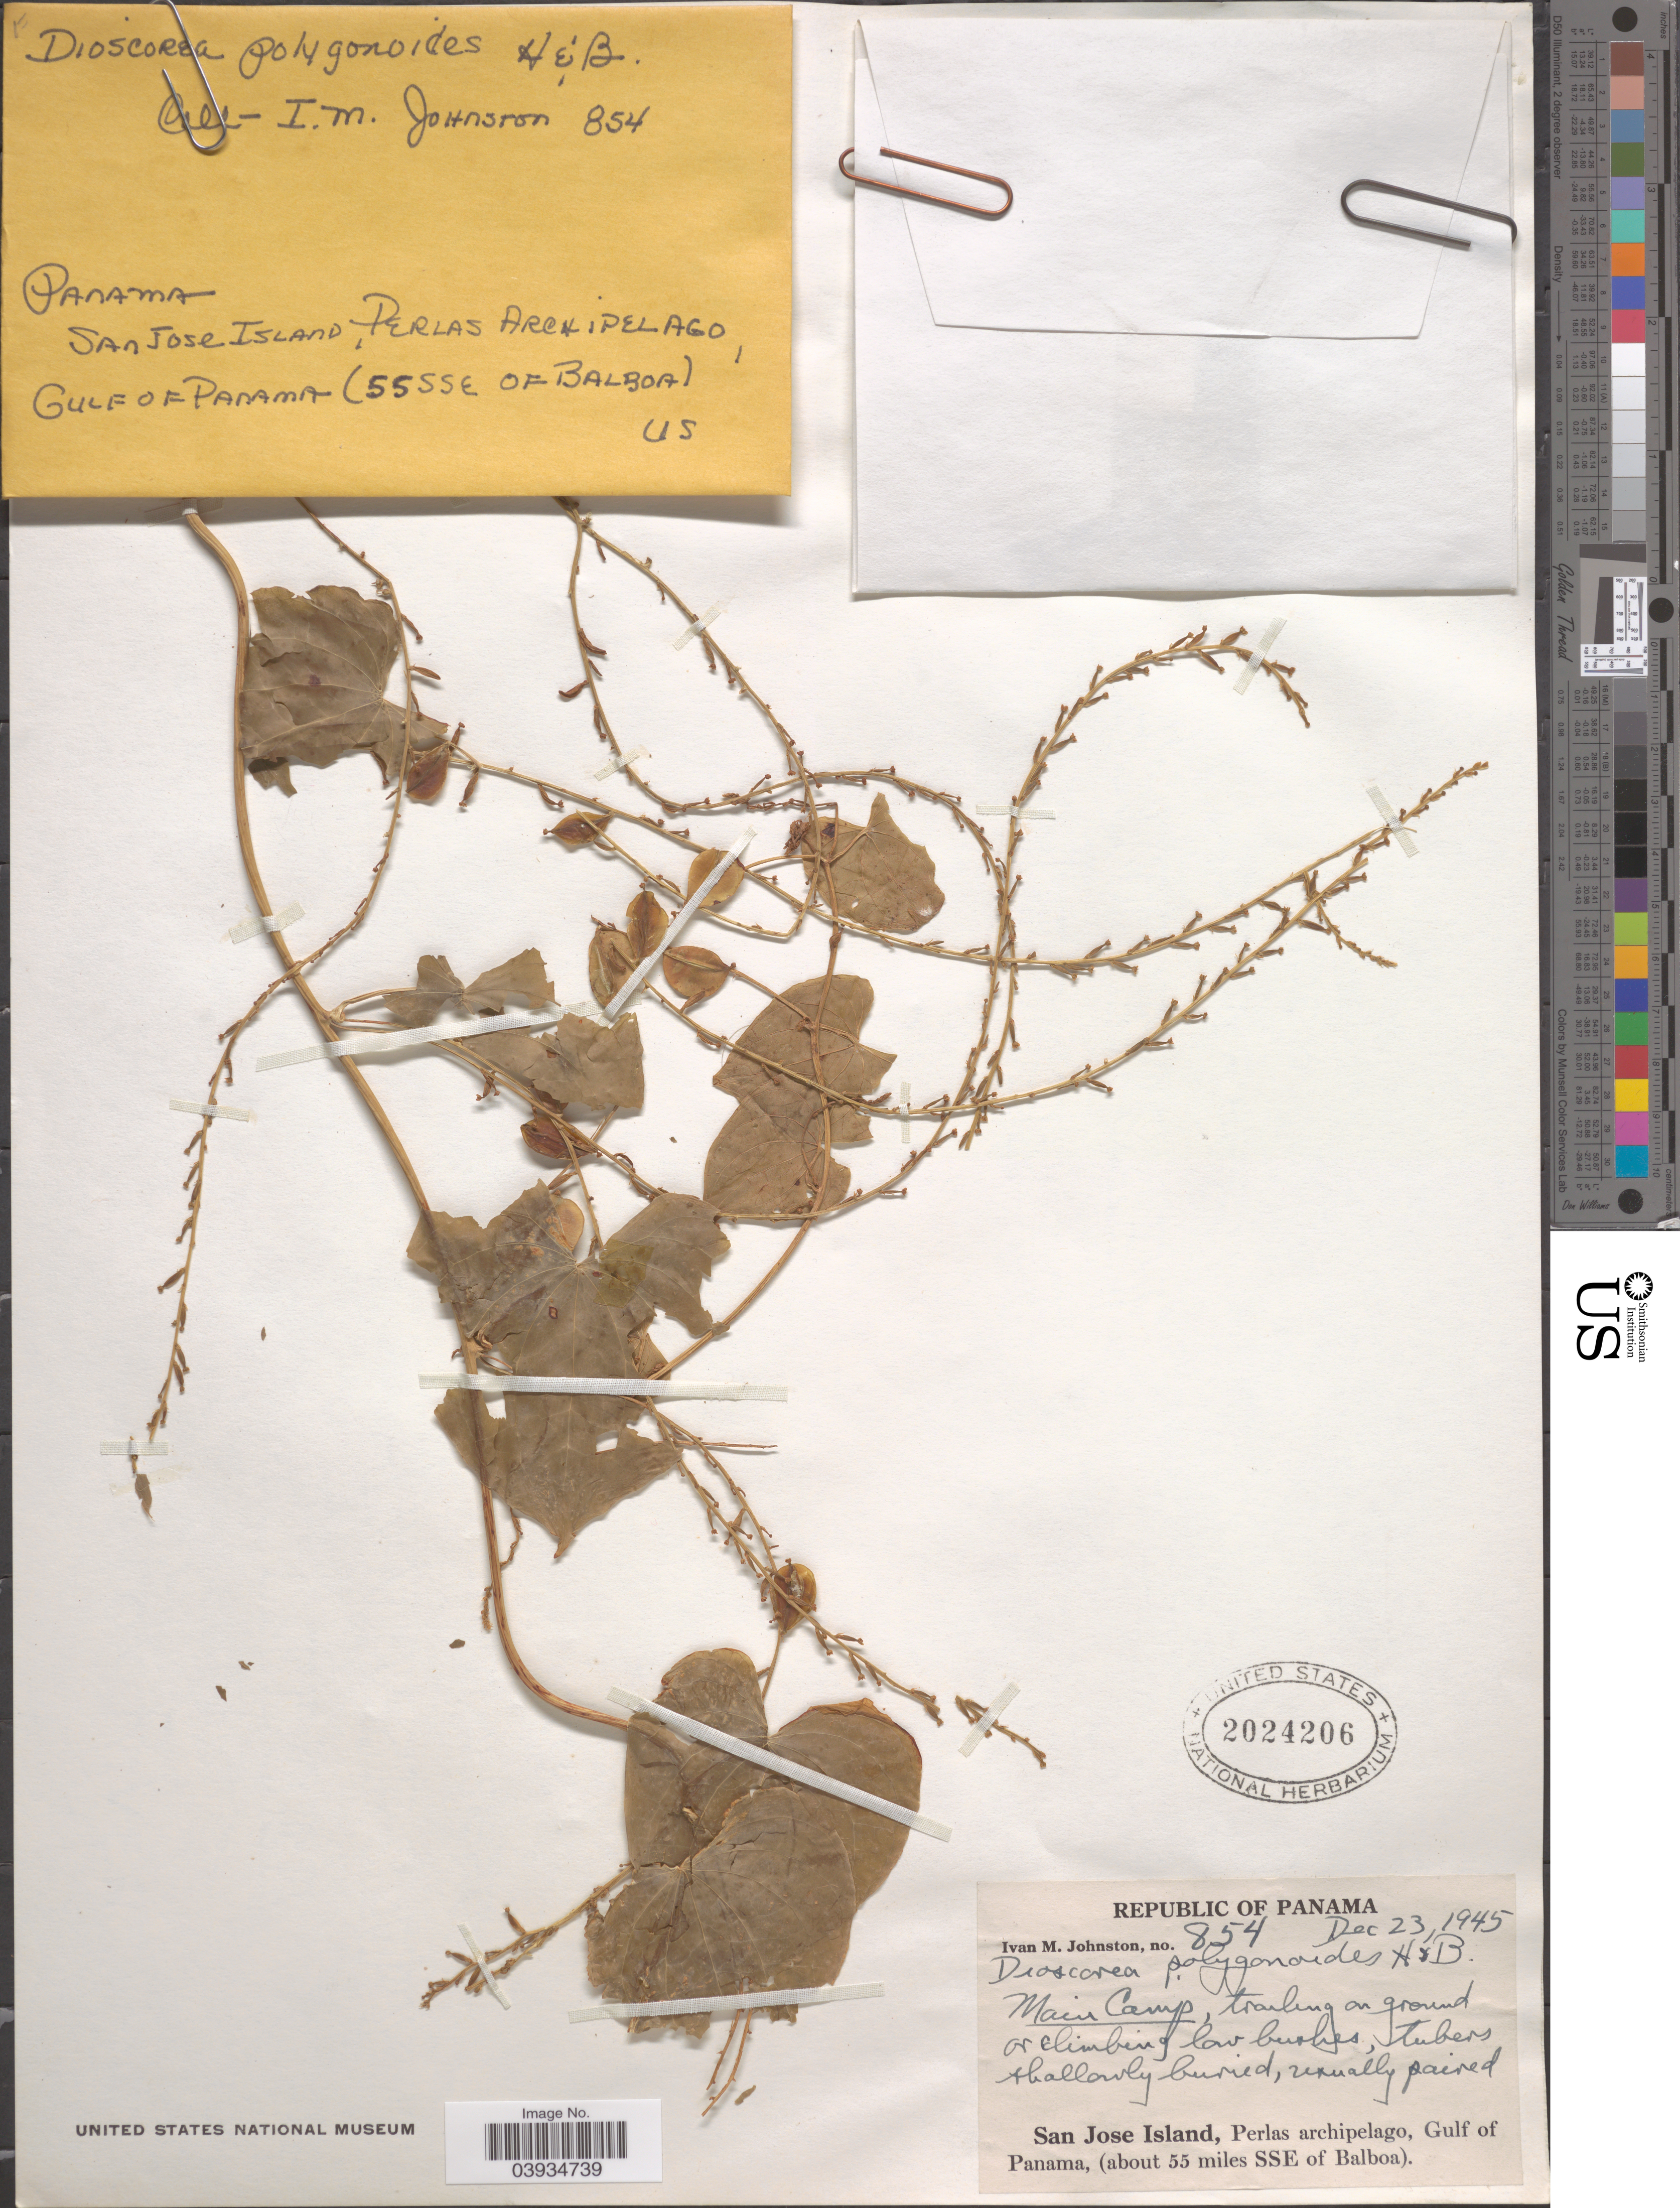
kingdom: Plantae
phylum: Tracheophyta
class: Liliopsida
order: Dioscoreales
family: Dioscoreaceae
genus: Dioscorea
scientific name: Dioscorea polygonoides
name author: Humb. & Bonpl. ex Willd.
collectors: I.M. Johnston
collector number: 854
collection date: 1945-12-23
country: Panama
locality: Main Camp. San Jose Island, Perlas archipelago, Gulf of Panama, (about 55 miles SSEof Balboa).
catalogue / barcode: US 2024206